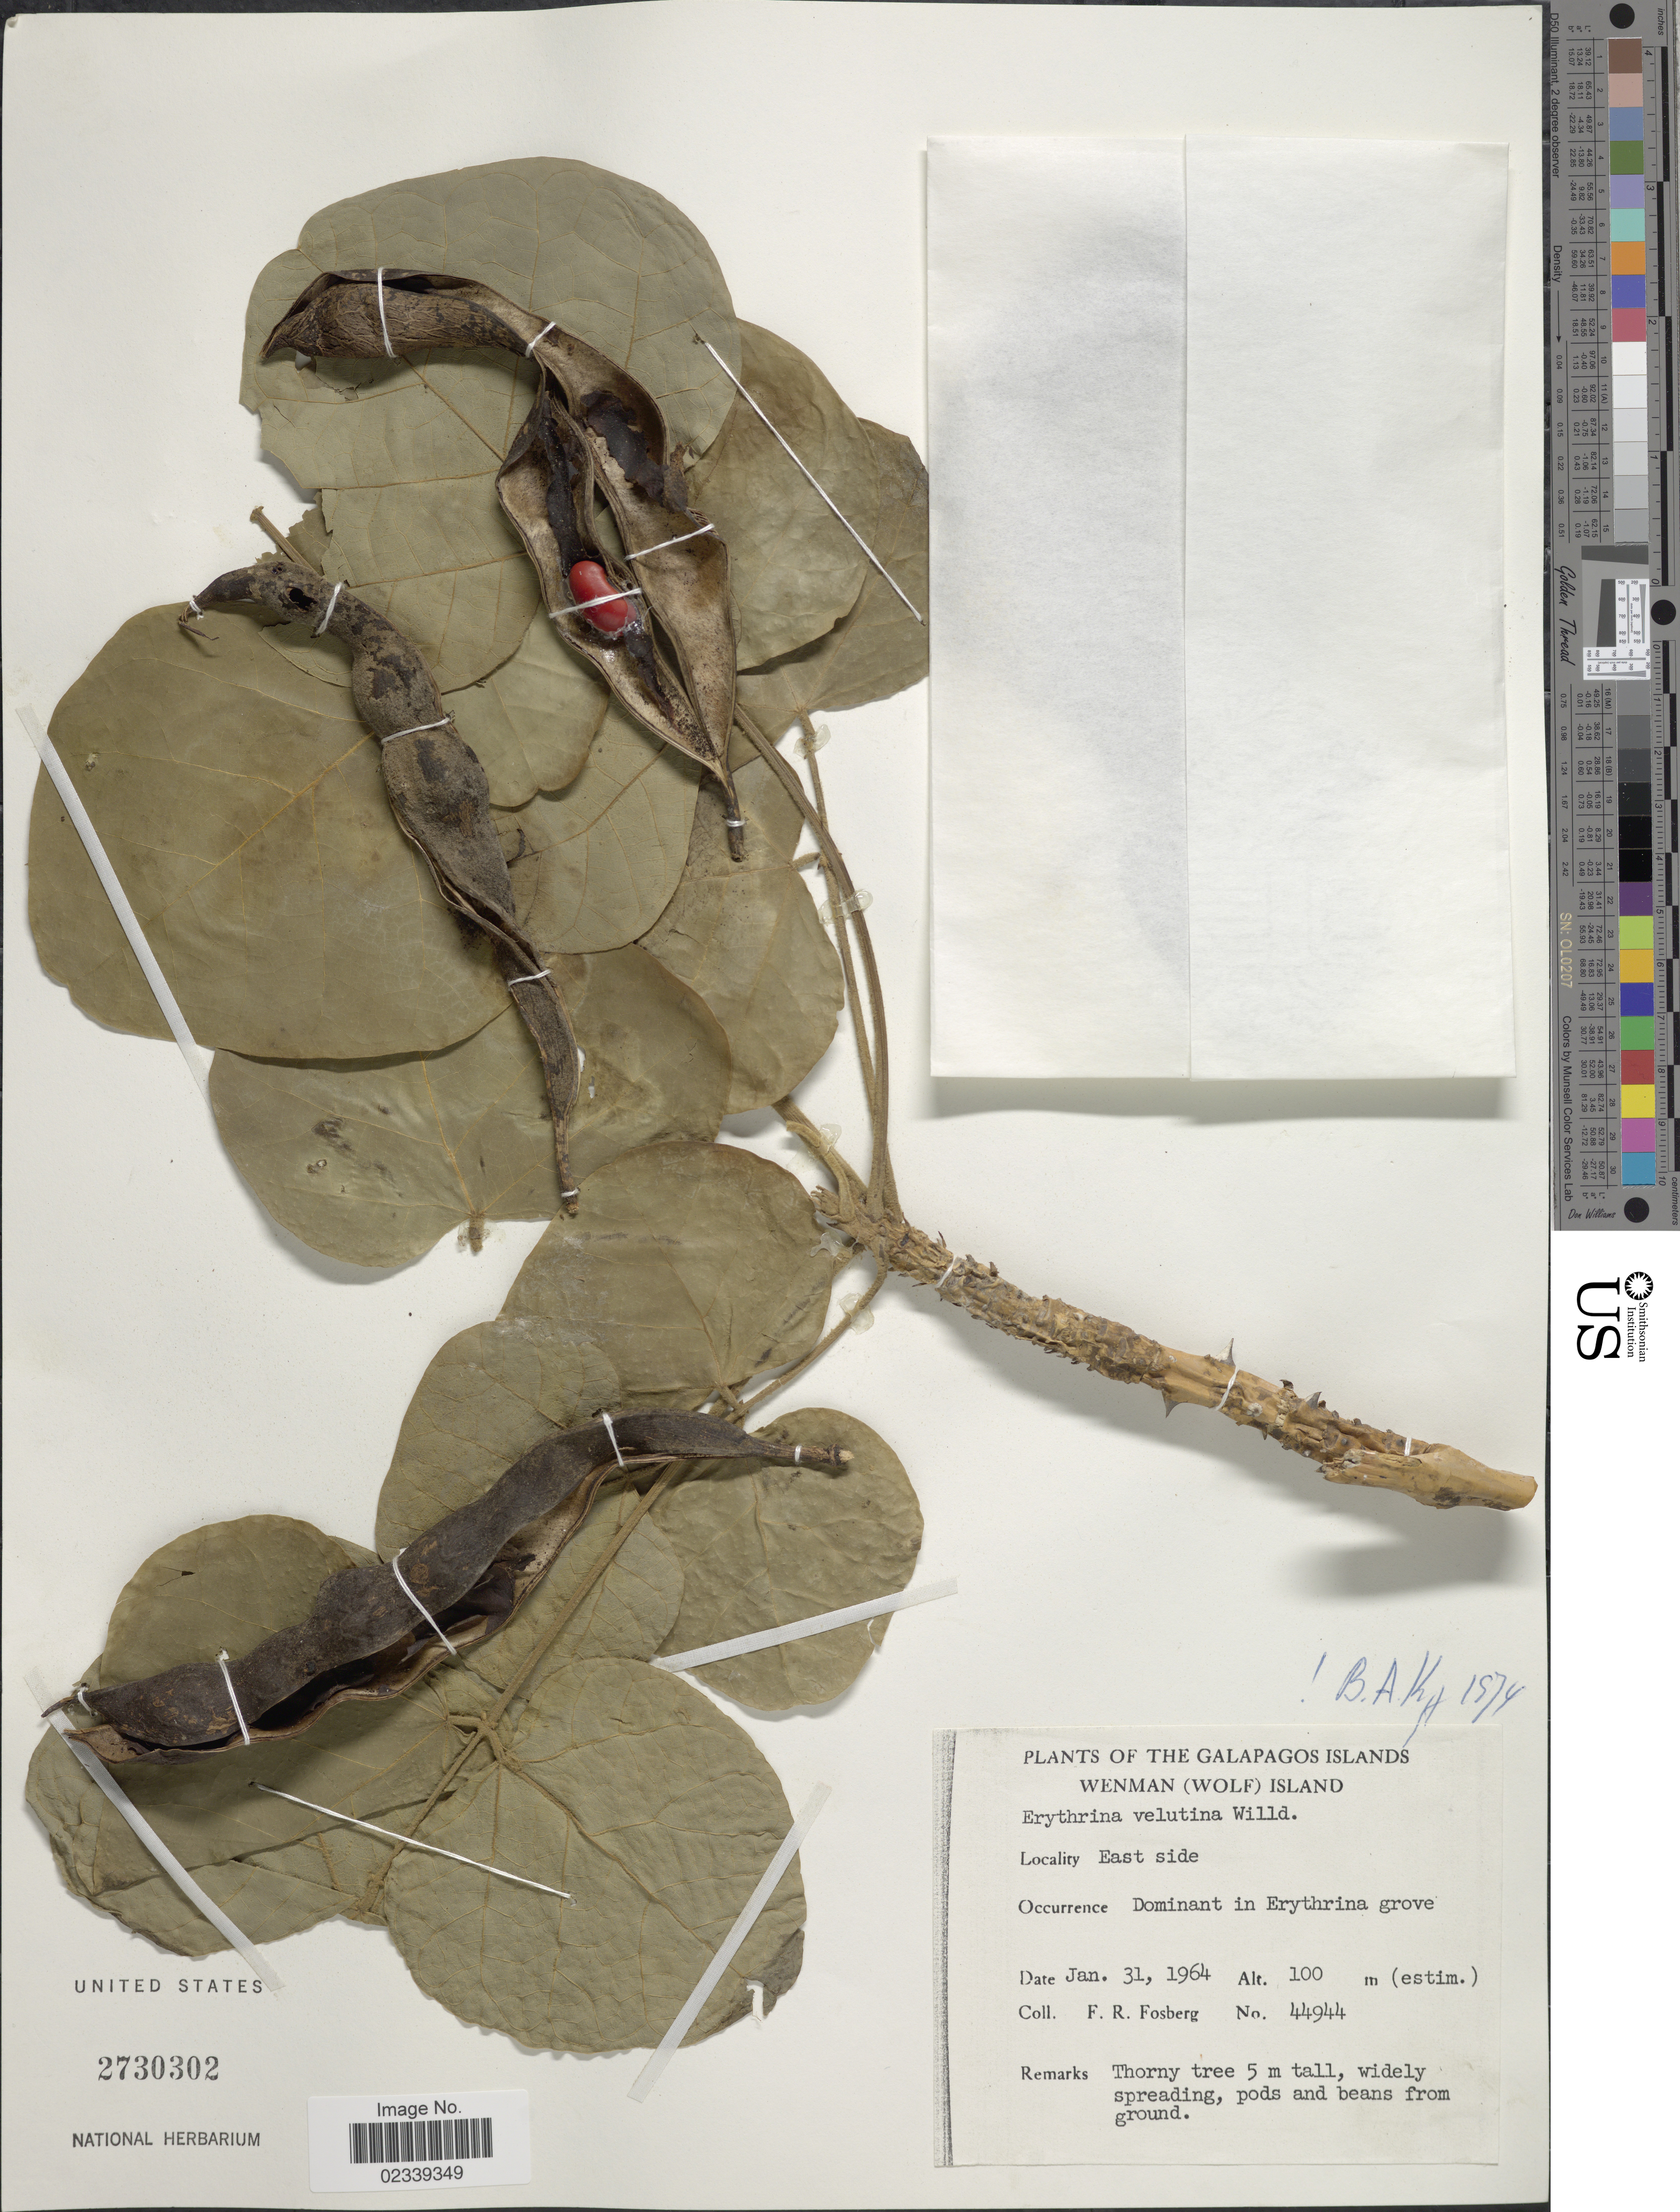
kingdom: Plantae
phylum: Tracheophyta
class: Magnoliopsida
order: Fabales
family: Fabaceae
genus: Erythrina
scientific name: Erythrina velutina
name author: Willd.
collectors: F. R. Fosberg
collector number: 44944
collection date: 1964-01-31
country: Ecuador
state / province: Colón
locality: The Galapagos Islands, Wenman (Wolf) Island, east side.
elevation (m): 100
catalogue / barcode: US 2730302